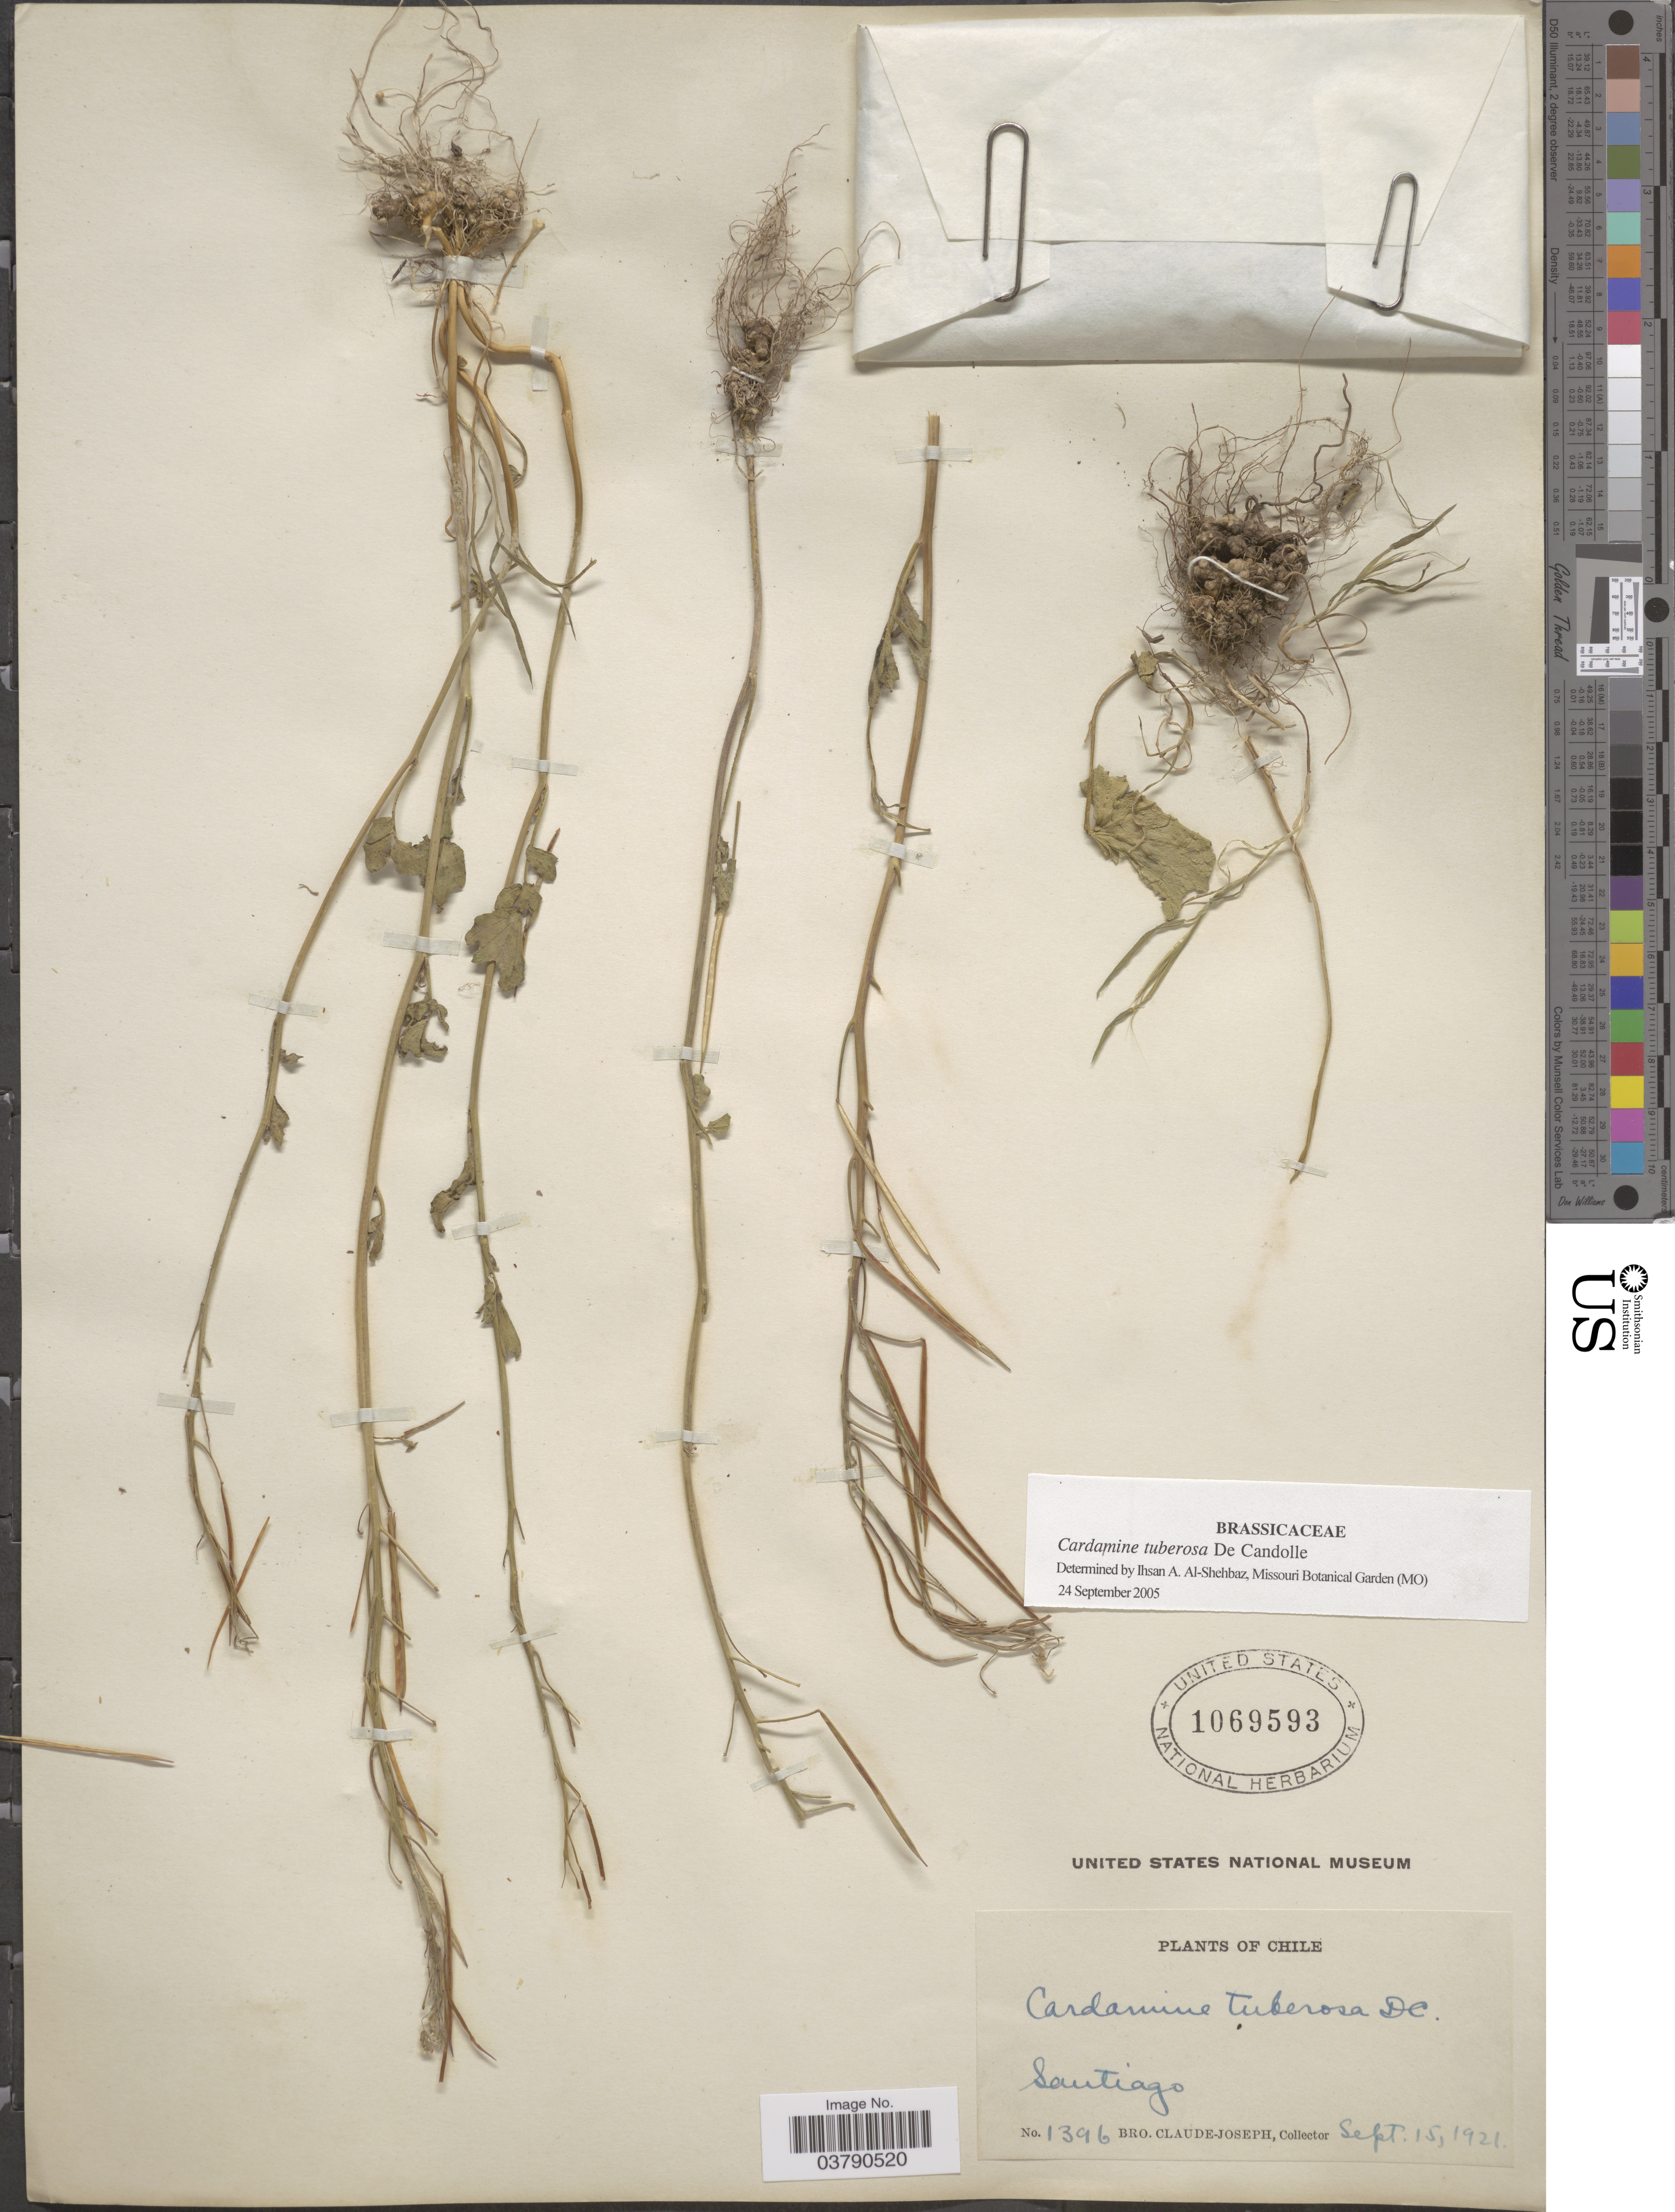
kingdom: Plantae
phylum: Tracheophyta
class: Magnoliopsida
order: Brassicales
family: Brassicaceae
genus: Cardamine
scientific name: Cardamine tuberosa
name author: DC.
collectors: Bro. Claude-Joseph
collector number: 1396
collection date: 1921-09-15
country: Chile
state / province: Región Metropolitana (RM)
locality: Santiago.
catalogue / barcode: US 1069593